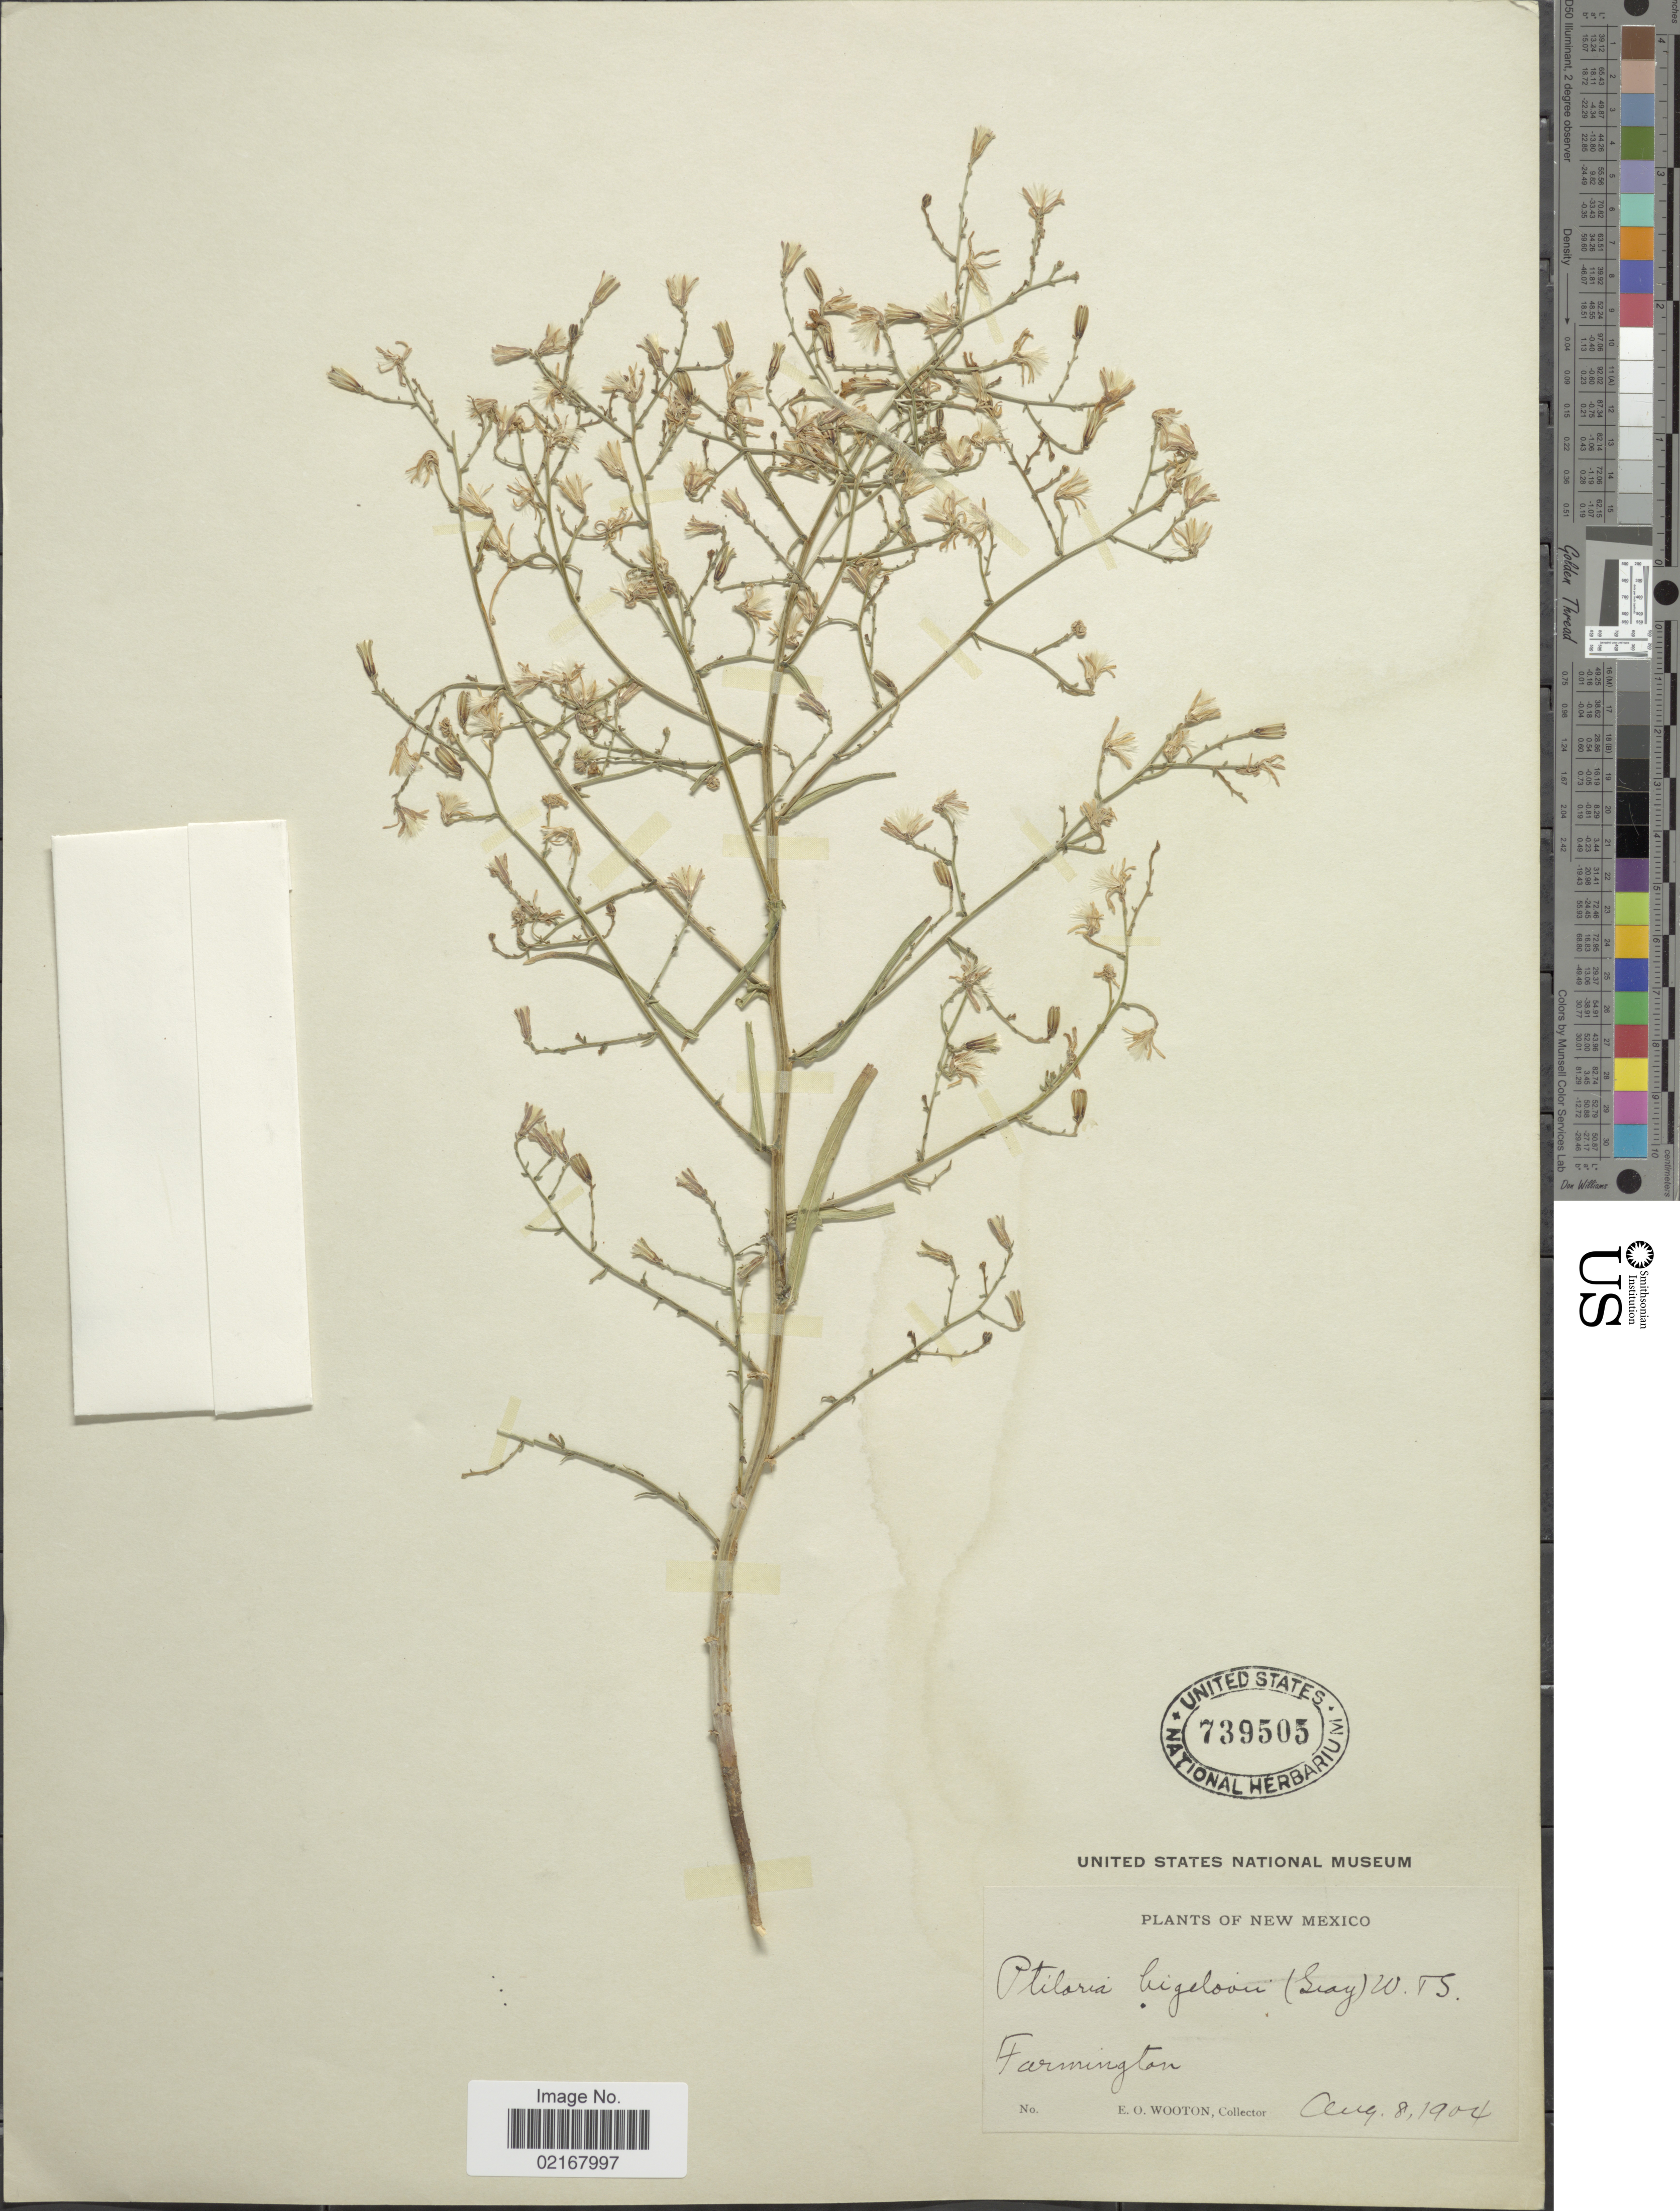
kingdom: Plantae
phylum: Tracheophyta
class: Magnoliopsida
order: Asterales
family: Asteraceae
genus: Stephanomeria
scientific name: Stephanomeria exigua subsp. exigua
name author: Nutt.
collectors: E. O. Wooton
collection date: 1904-08-08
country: United States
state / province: New Mexico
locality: Farmington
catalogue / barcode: US 739505